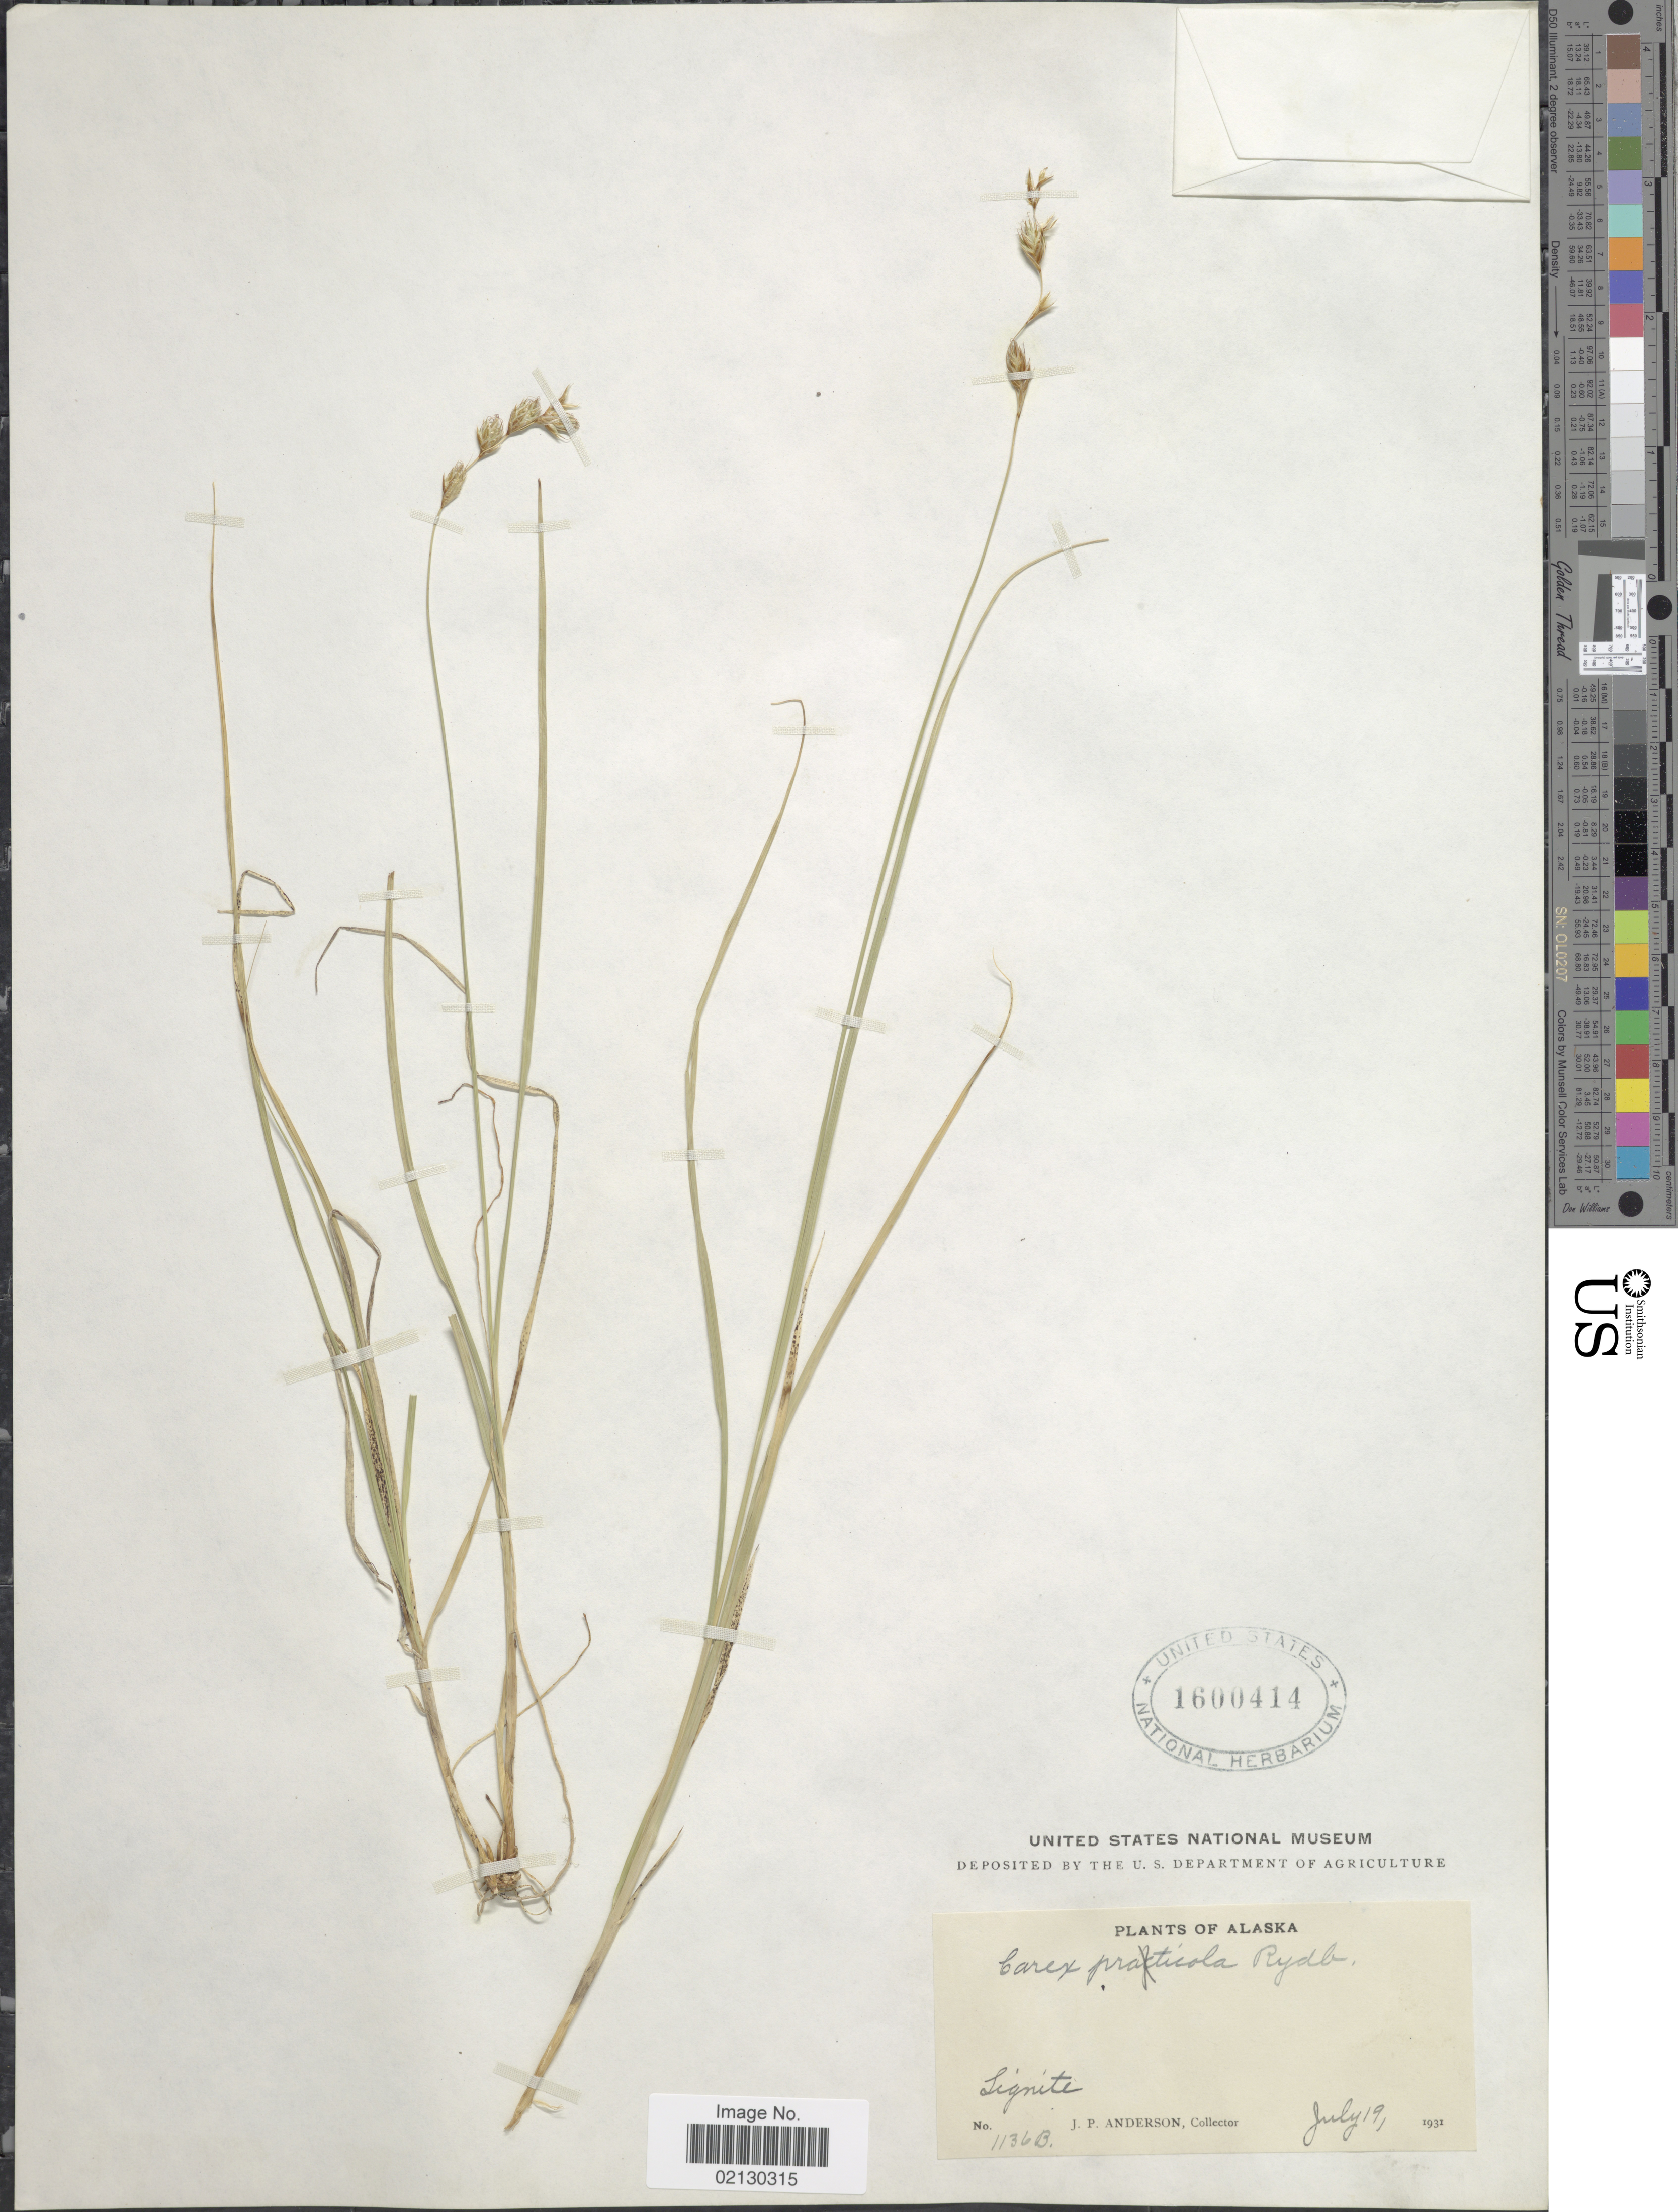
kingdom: Plantae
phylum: Tracheophyta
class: Liliopsida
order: Poales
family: Cyperaceae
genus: Carex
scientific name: Carex praticola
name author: Rydb.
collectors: J. P. Anderson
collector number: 1136B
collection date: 1931-07-19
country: United States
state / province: Alaska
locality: Lignite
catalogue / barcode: US 1600414